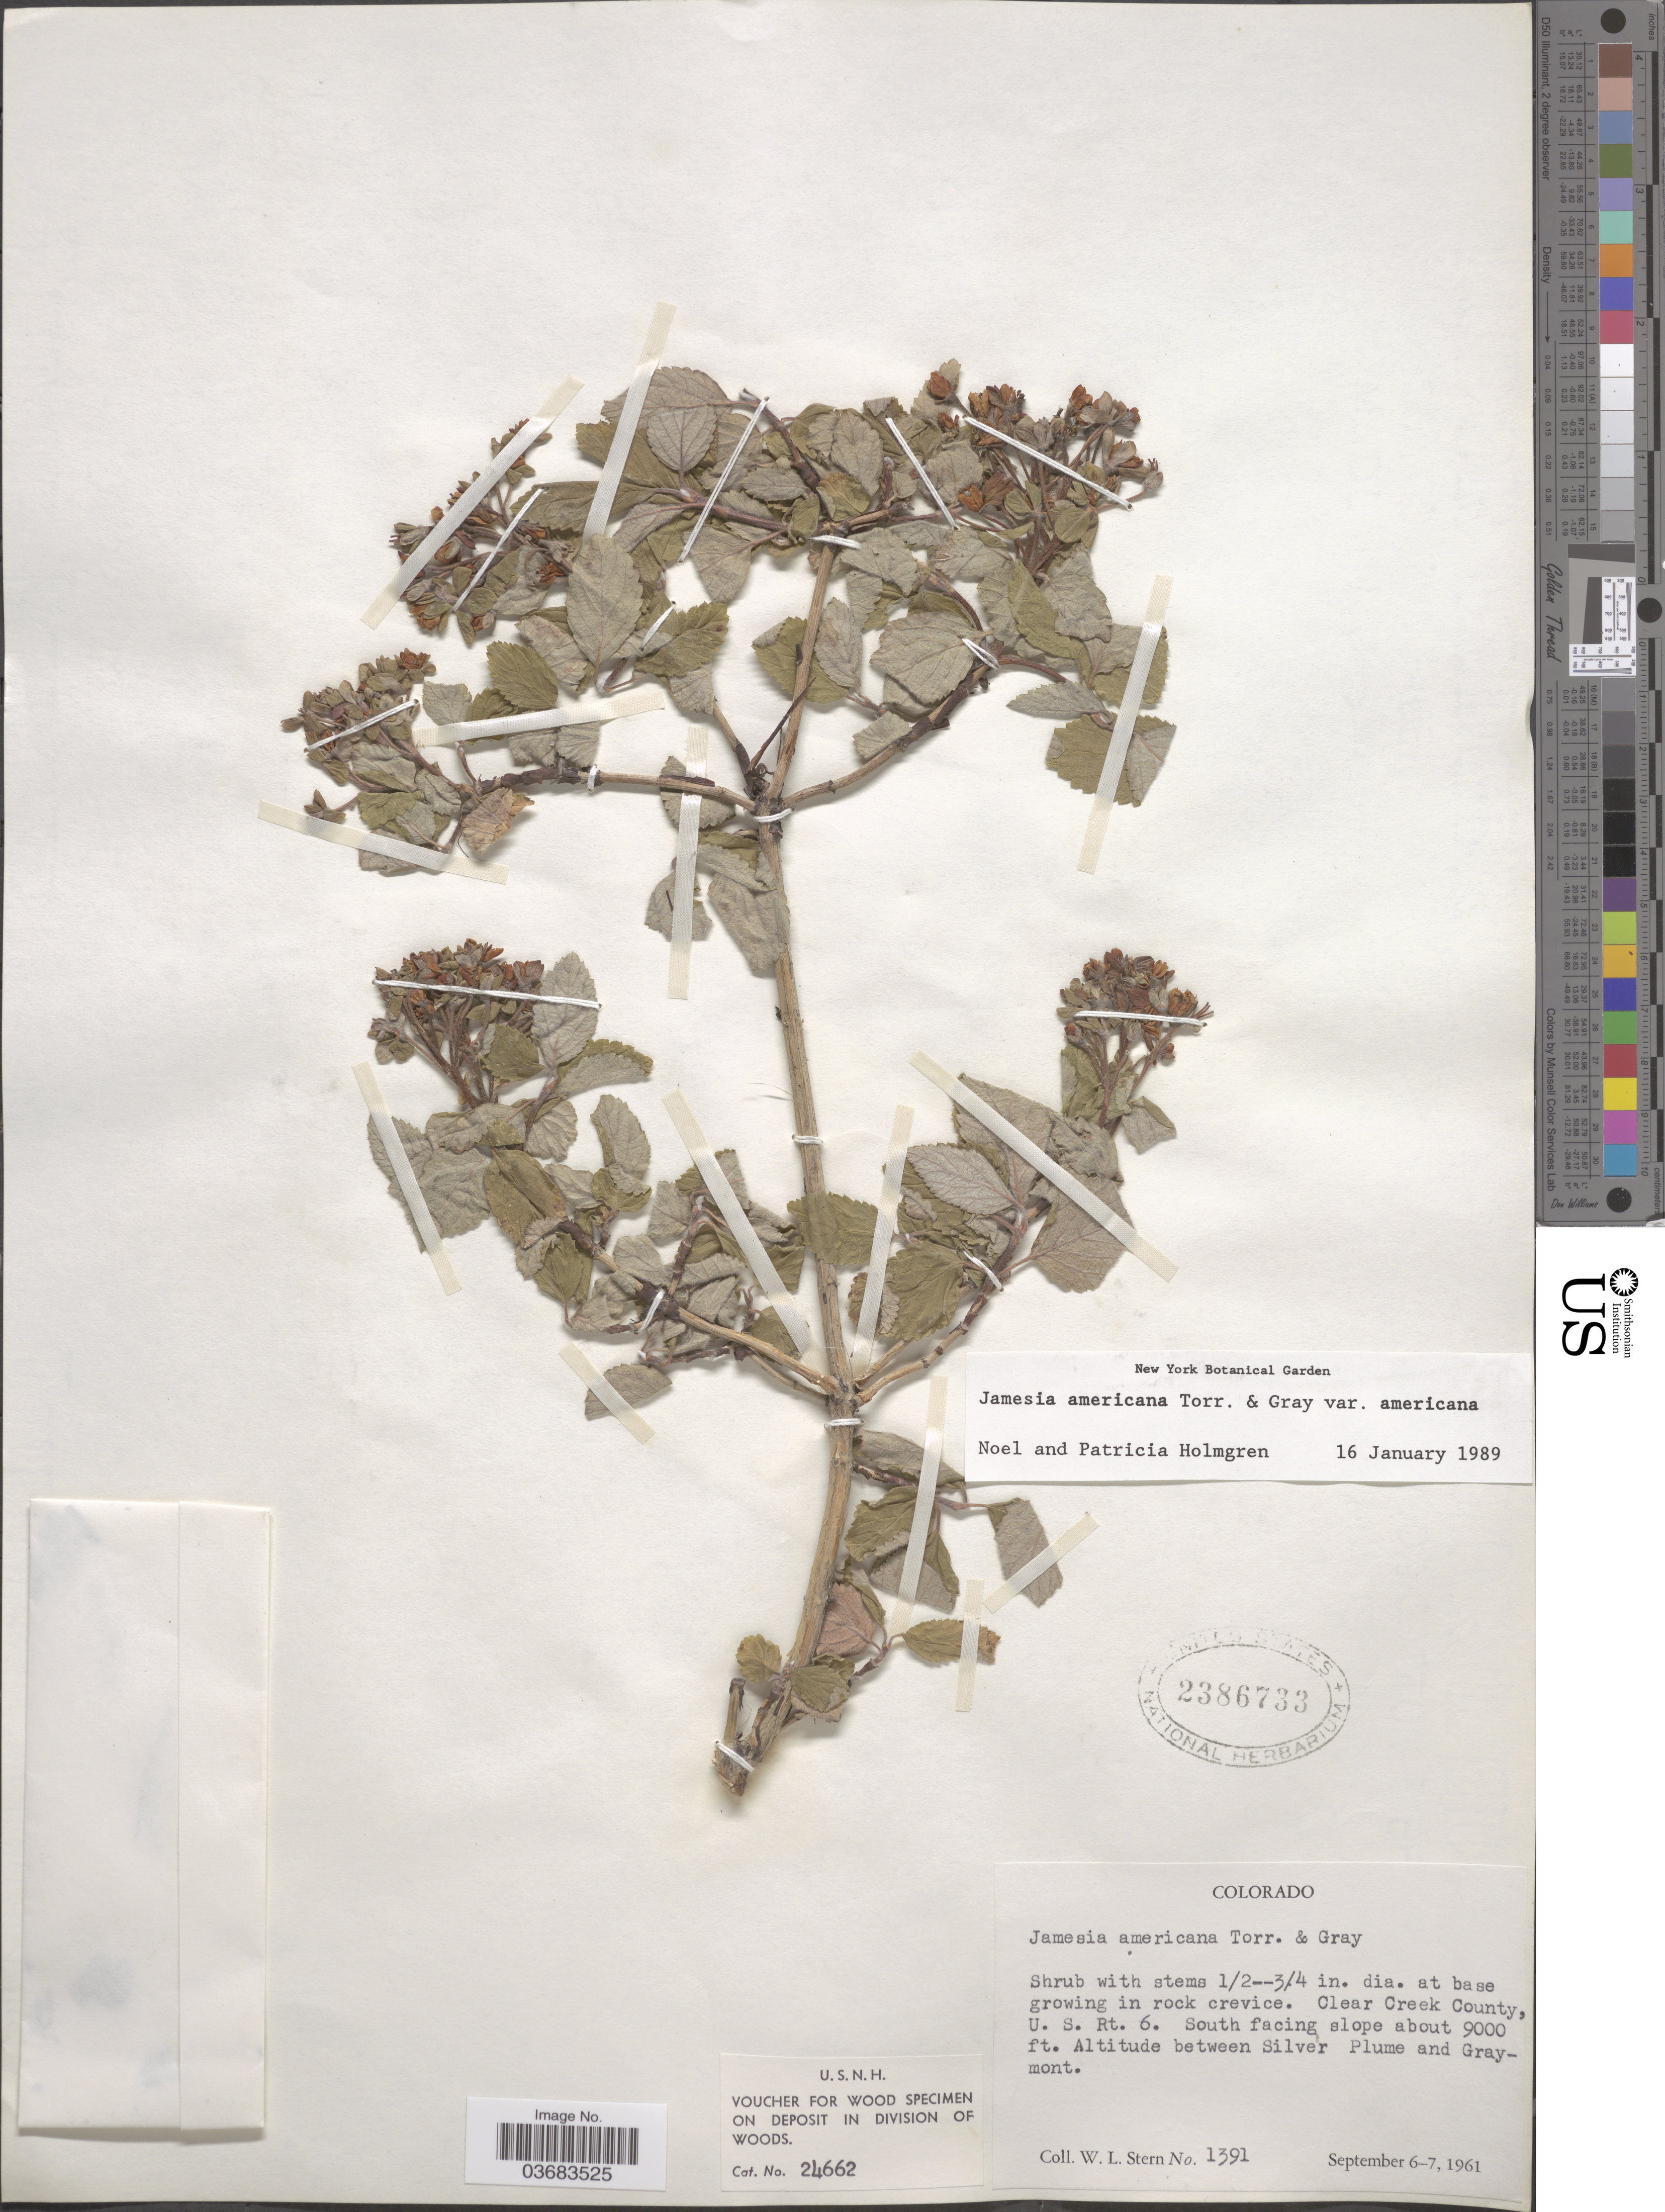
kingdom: Plantae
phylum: Tracheophyta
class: Magnoliopsida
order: Cornales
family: Hydrangeaceae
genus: Edwinia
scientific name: Edwinia americana var. americana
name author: (Torr. & A. Gray) A. Heller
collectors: W. L. Stern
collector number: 1391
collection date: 1961-09-06/1961-09-07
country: United States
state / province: Colorado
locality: Clear Creek County, U. S. Rt. 6. South facing slope between Silver Plume and Graymont.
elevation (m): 2743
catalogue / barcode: US 2386733